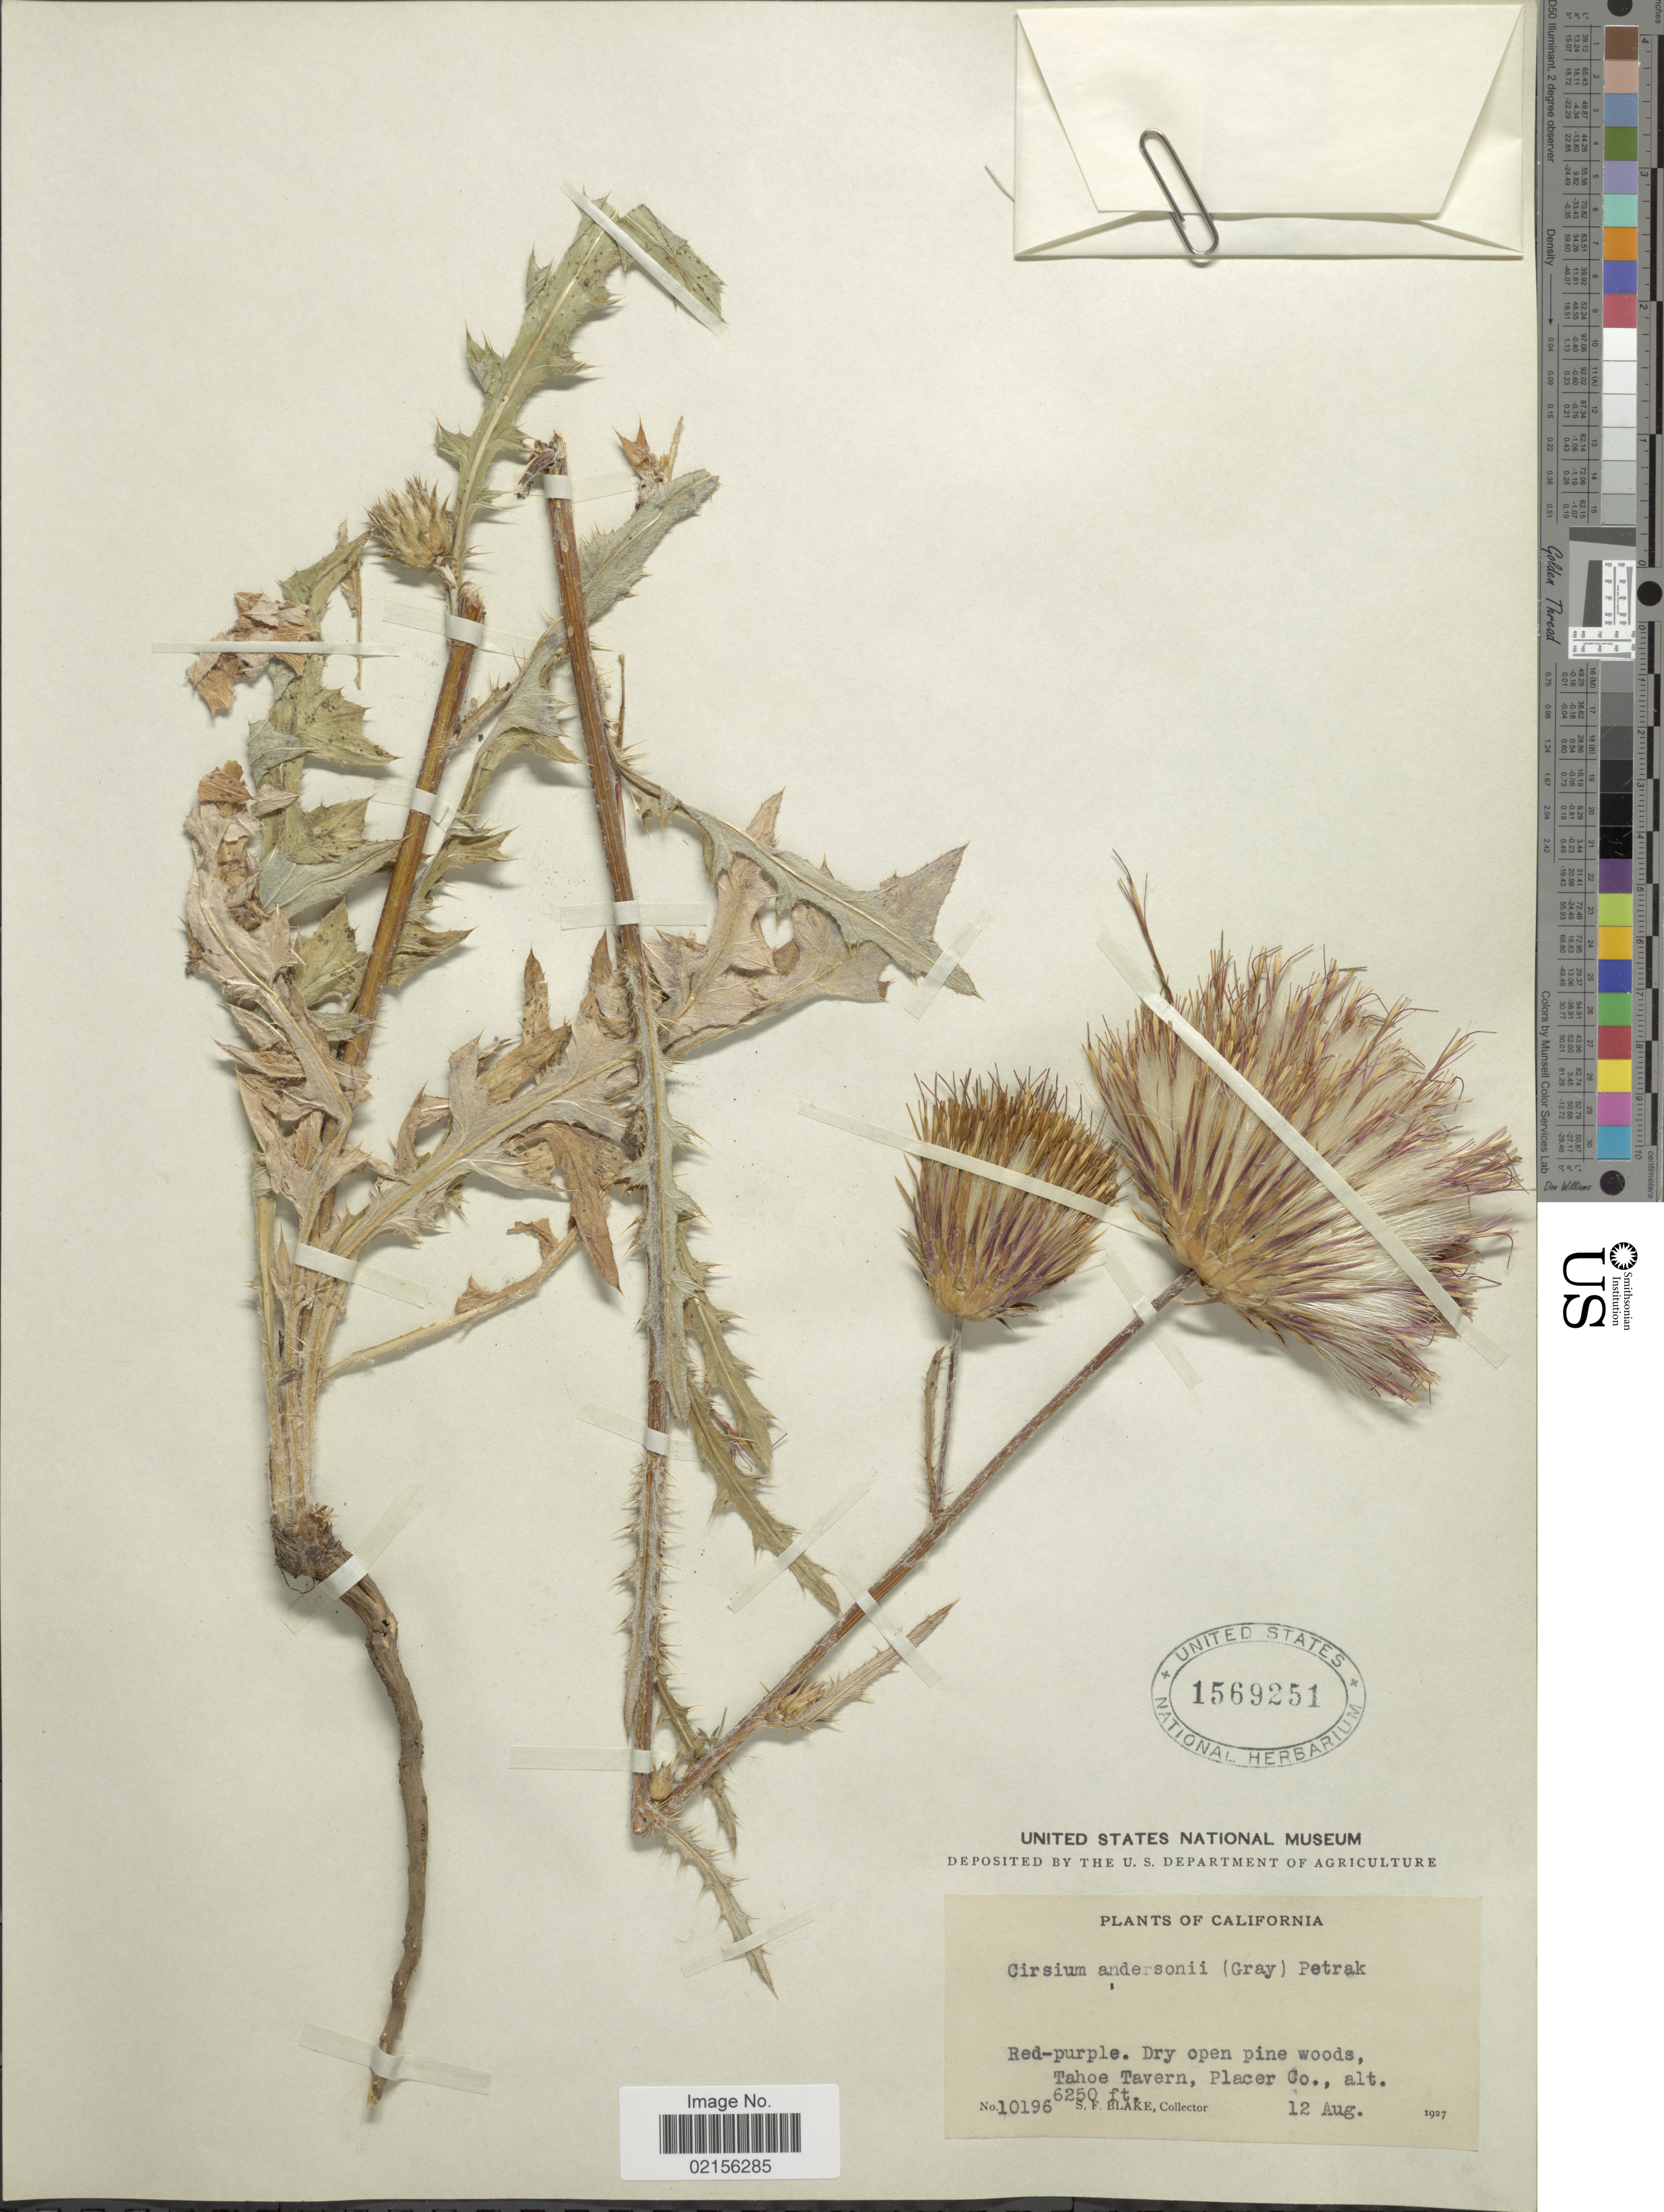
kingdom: Plantae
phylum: Tracheophyta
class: Magnoliopsida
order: Asterales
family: Asteraceae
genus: Cirsium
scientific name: Cirsium andersonii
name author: (A. Gray) Petr.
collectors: S. Blake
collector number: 10196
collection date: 1927-08-12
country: United States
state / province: California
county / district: Placer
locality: Dry pine woods, Tahoe Tavern, Placer Co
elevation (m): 1905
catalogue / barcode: US 1569251